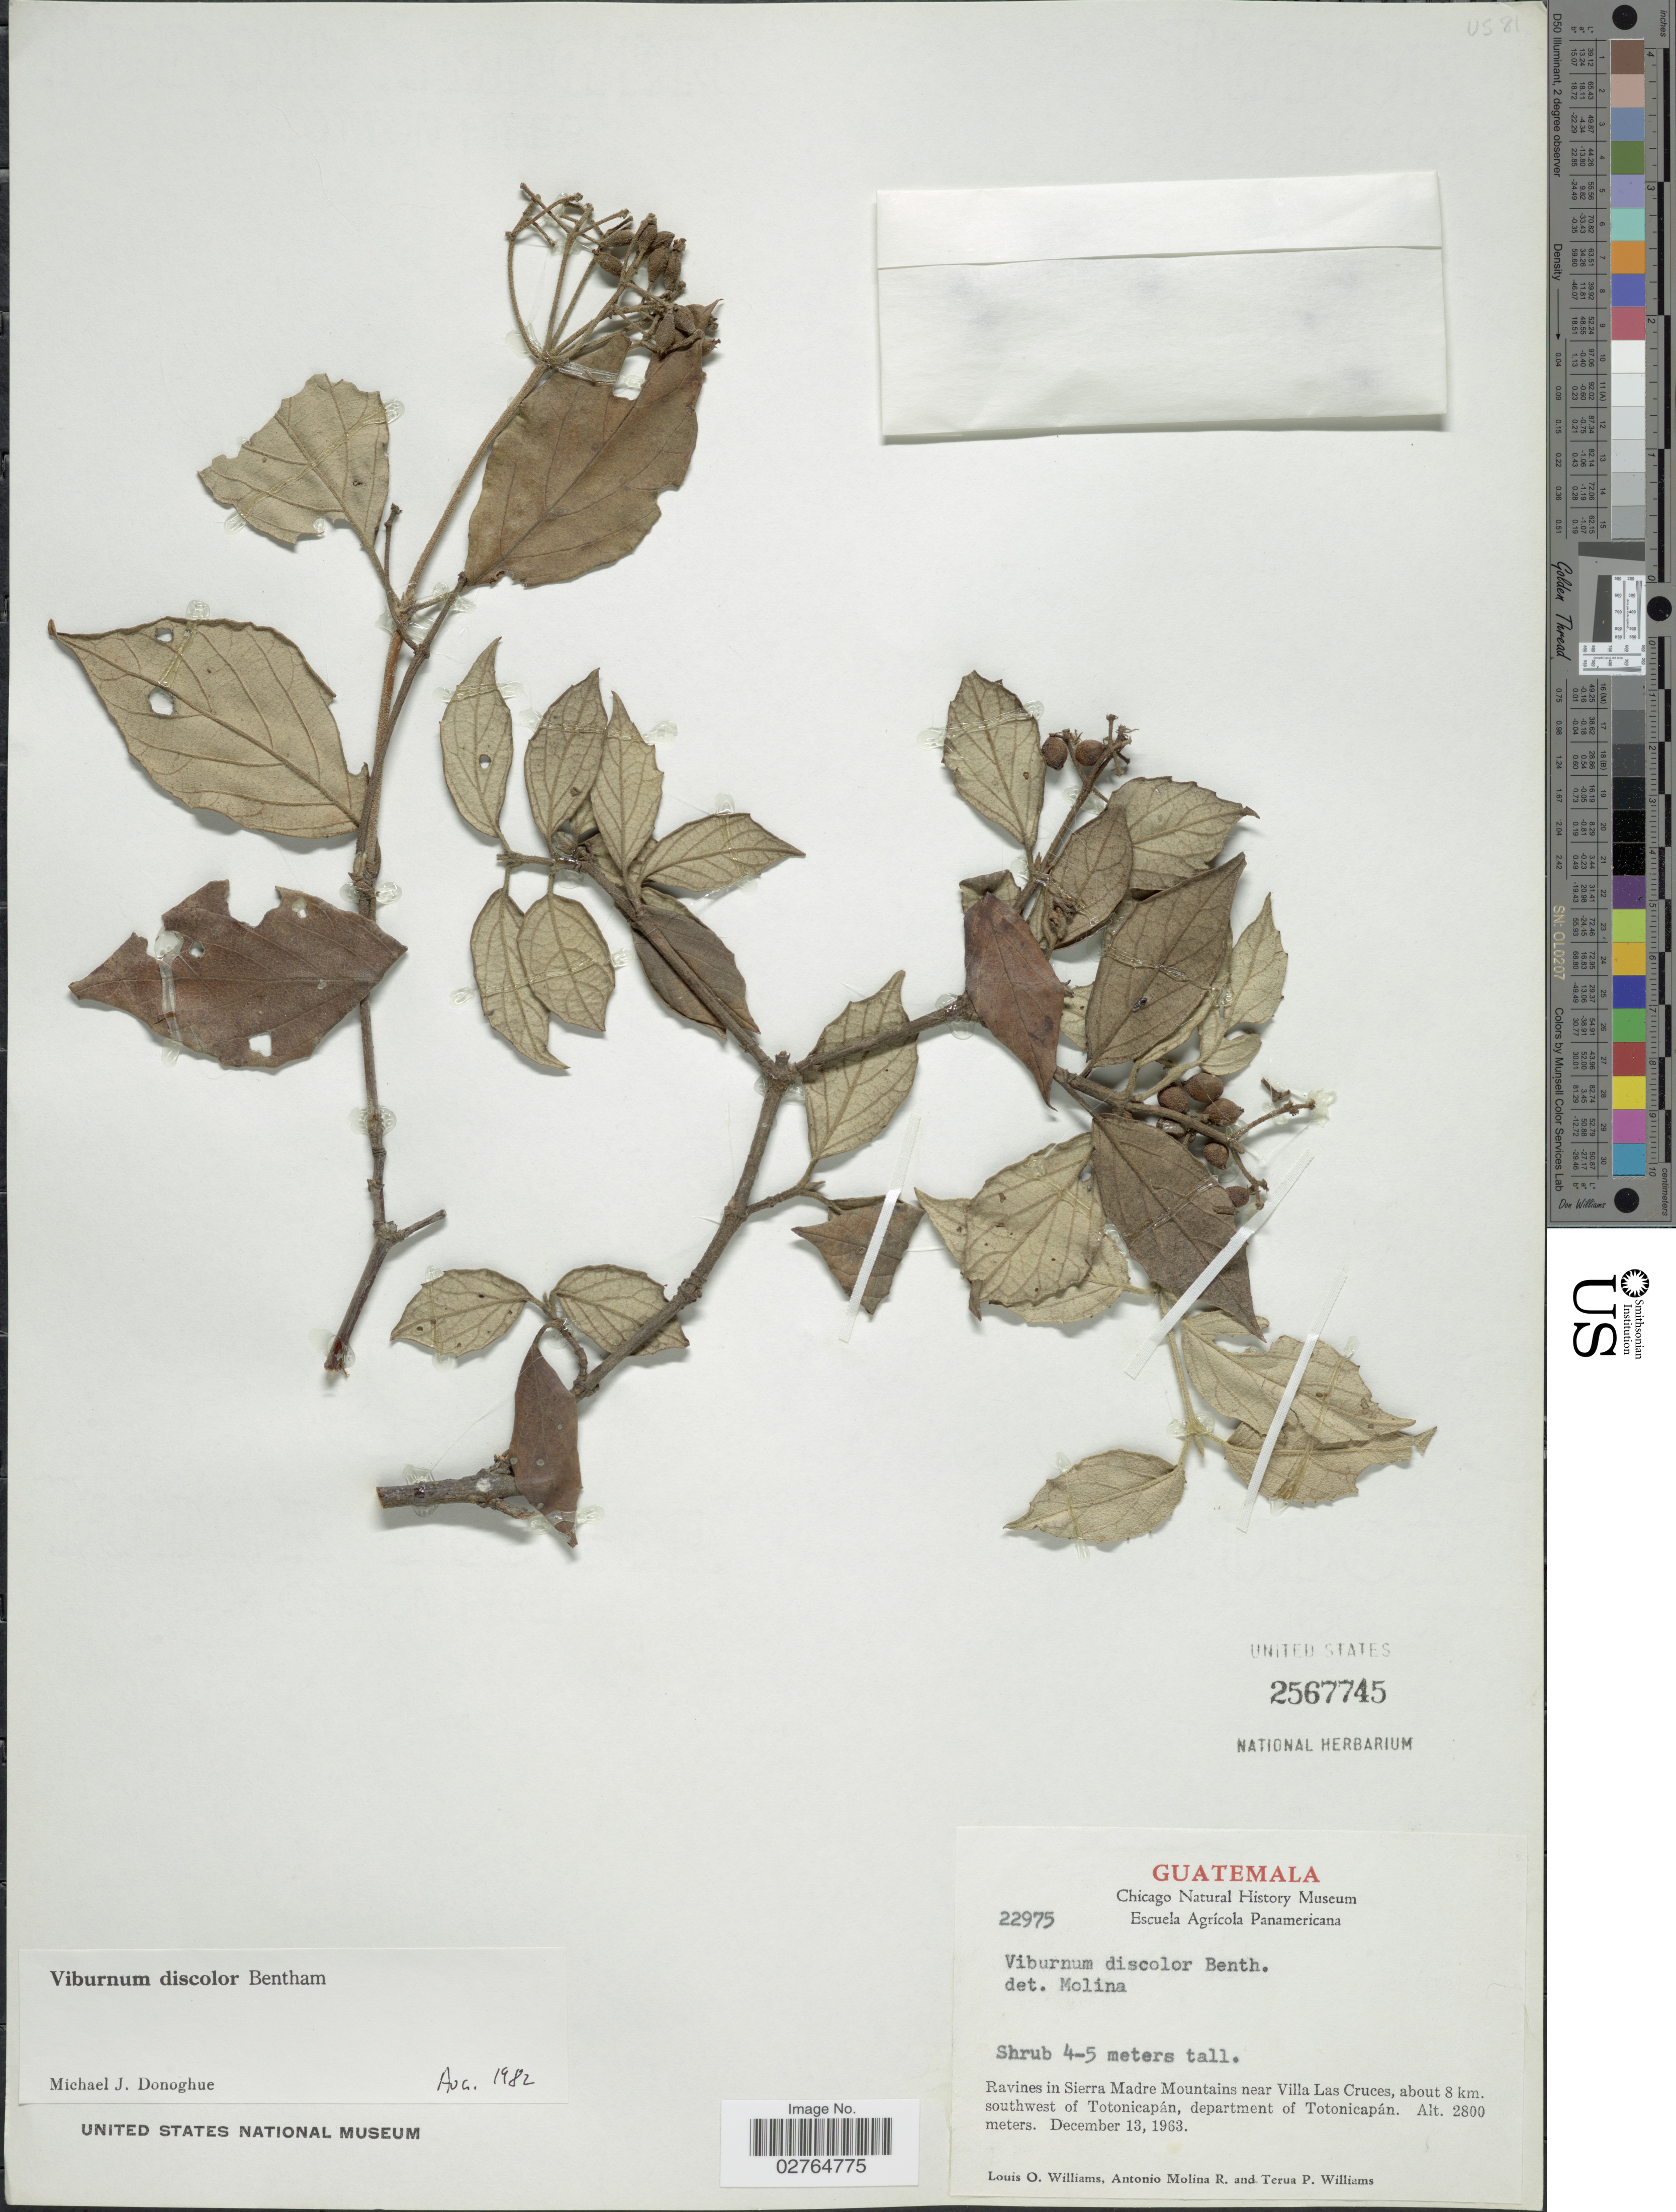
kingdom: Plantae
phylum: Tracheophyta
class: Magnoliopsida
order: Dipsacales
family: Viburnaceae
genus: Viburnum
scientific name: Viburnum discolor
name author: Benth.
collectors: L. O. Williams, A. Molina R. & T. Williams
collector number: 22975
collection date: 1963-12-13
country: Guatemala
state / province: Totonicapan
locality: Ravines in Sierra Madre Mountains near Villa Las Cruces, about 8 km. southwest of Totonicapán.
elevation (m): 2800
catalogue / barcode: US 2567745